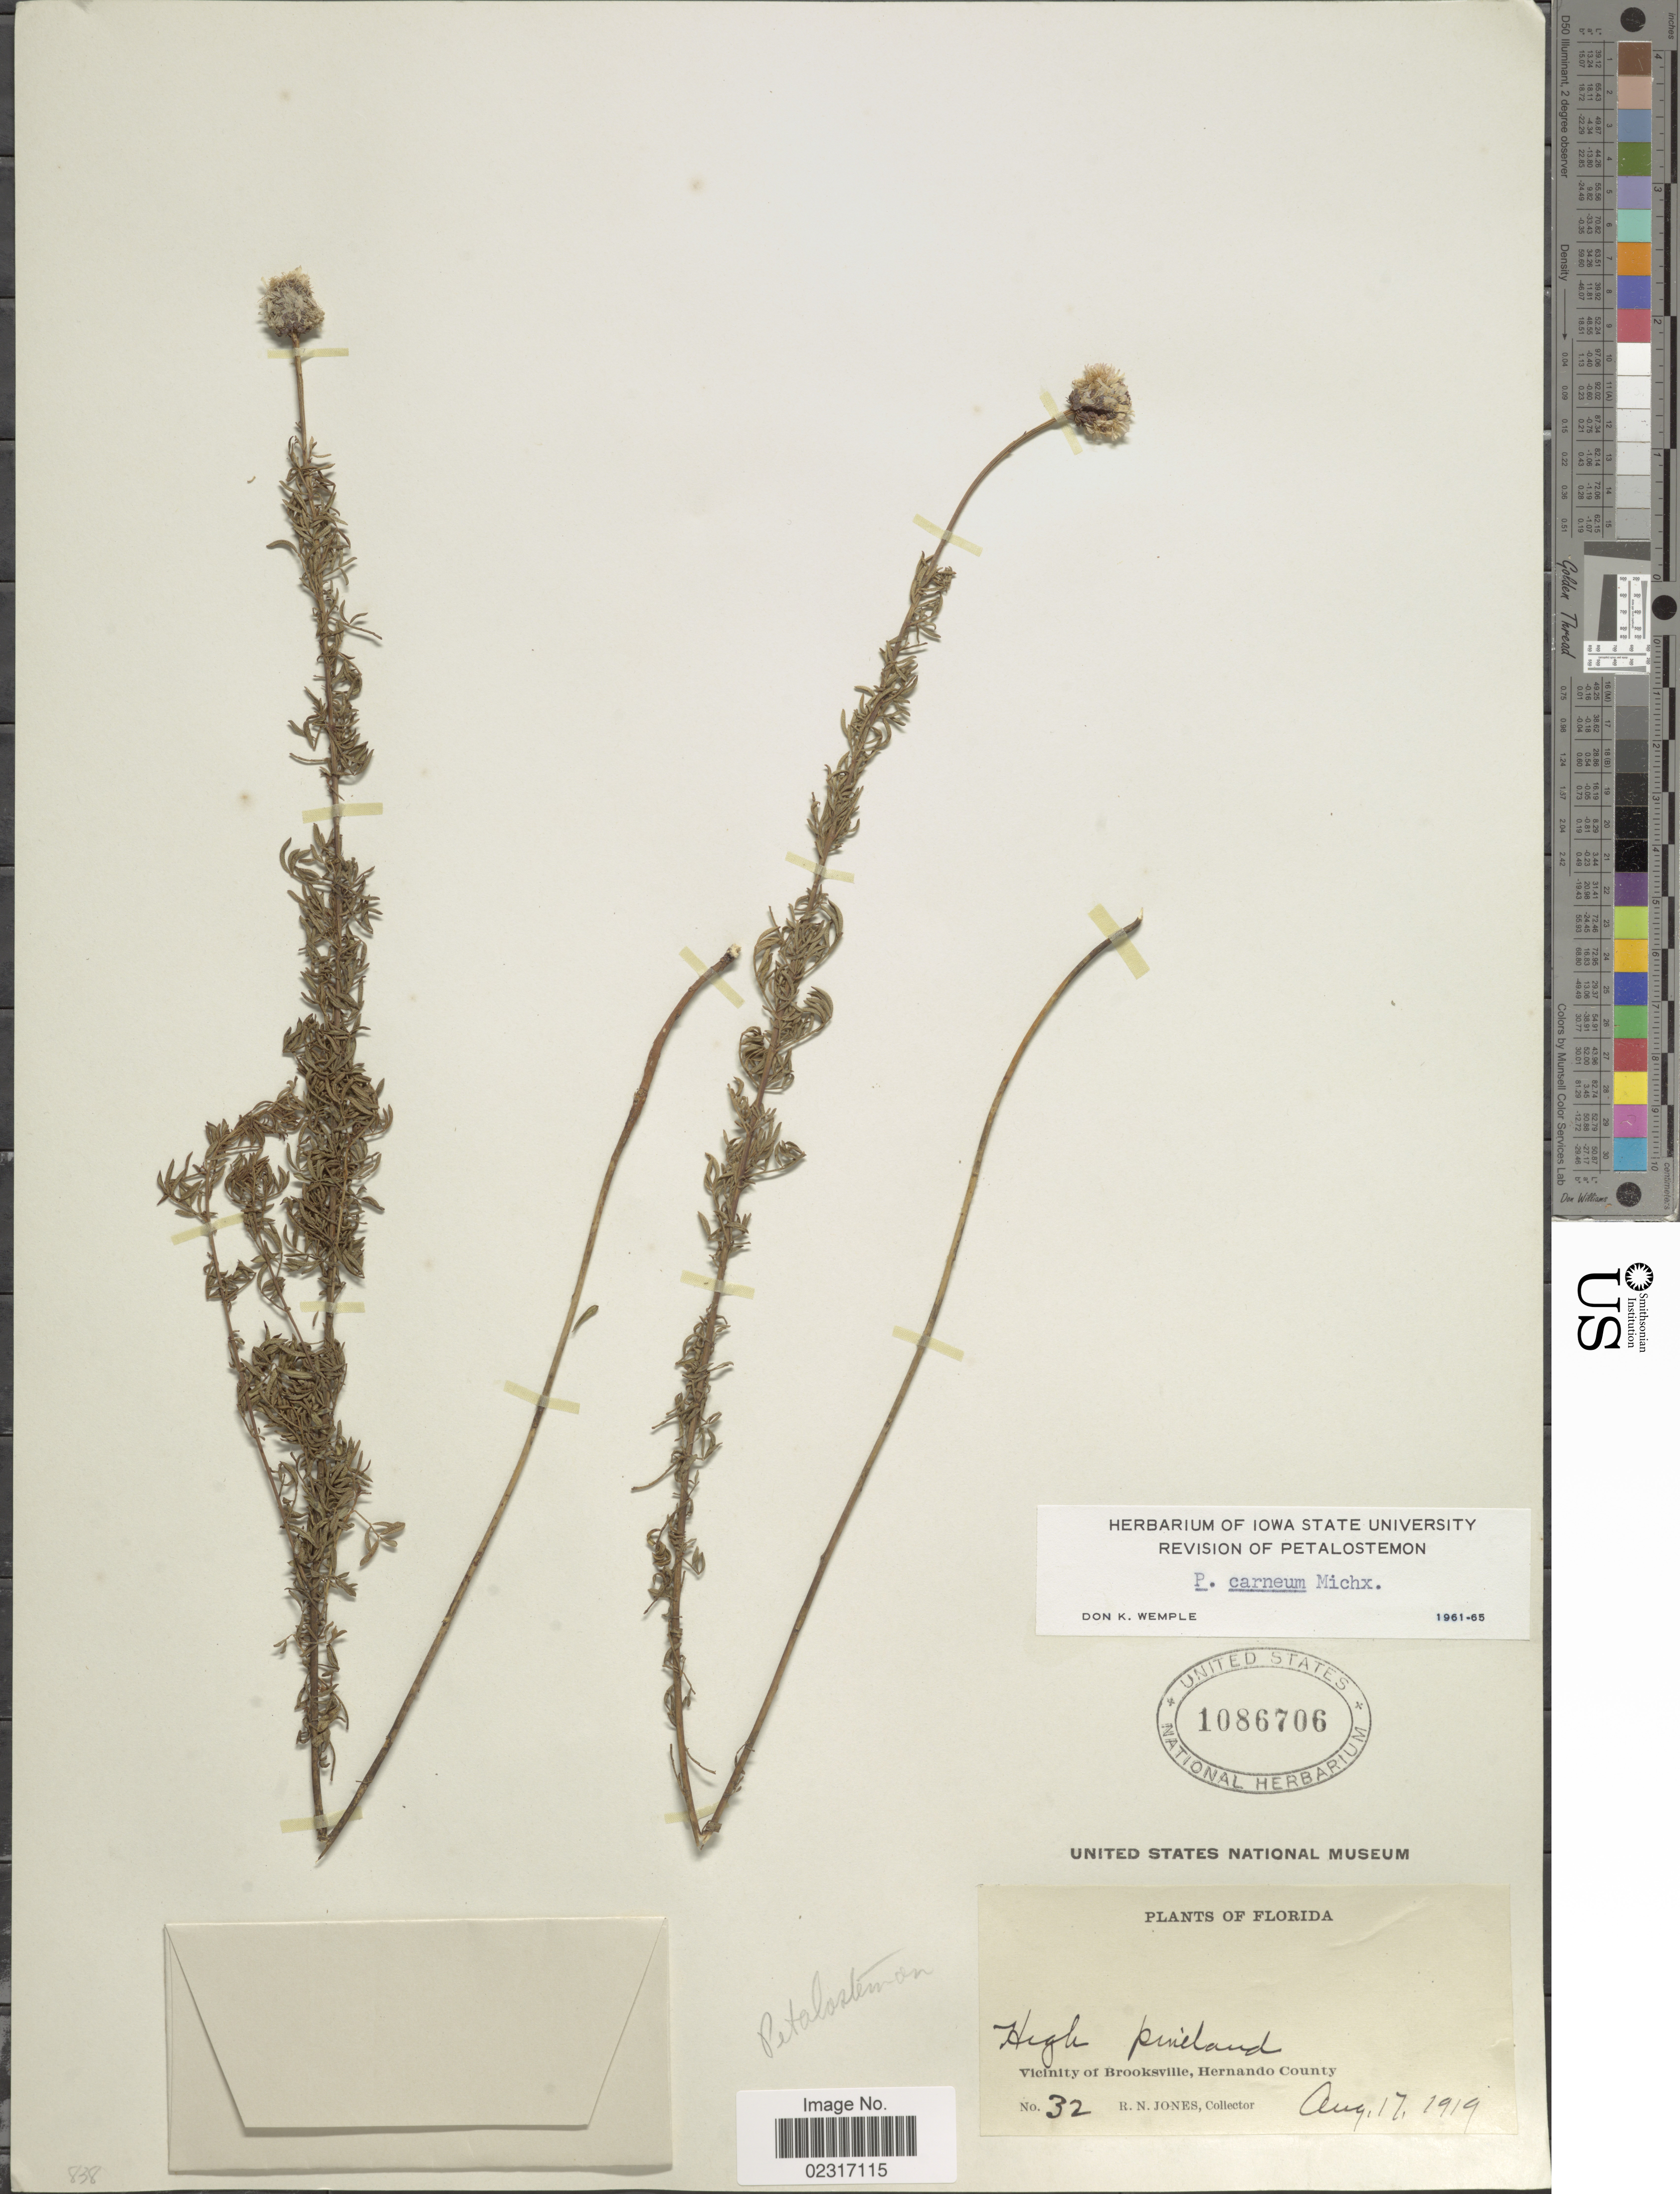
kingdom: Plantae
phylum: Tracheophyta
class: Magnoliopsida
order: Fabales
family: Fabaceae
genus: Dalea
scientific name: Dalea carnea var. carnea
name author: (Michx.) Poir.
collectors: R. N. Jones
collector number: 32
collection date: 1919-08-17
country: United States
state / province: Florida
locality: Vicinity of Brooksville, Hernando County.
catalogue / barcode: US 1086706